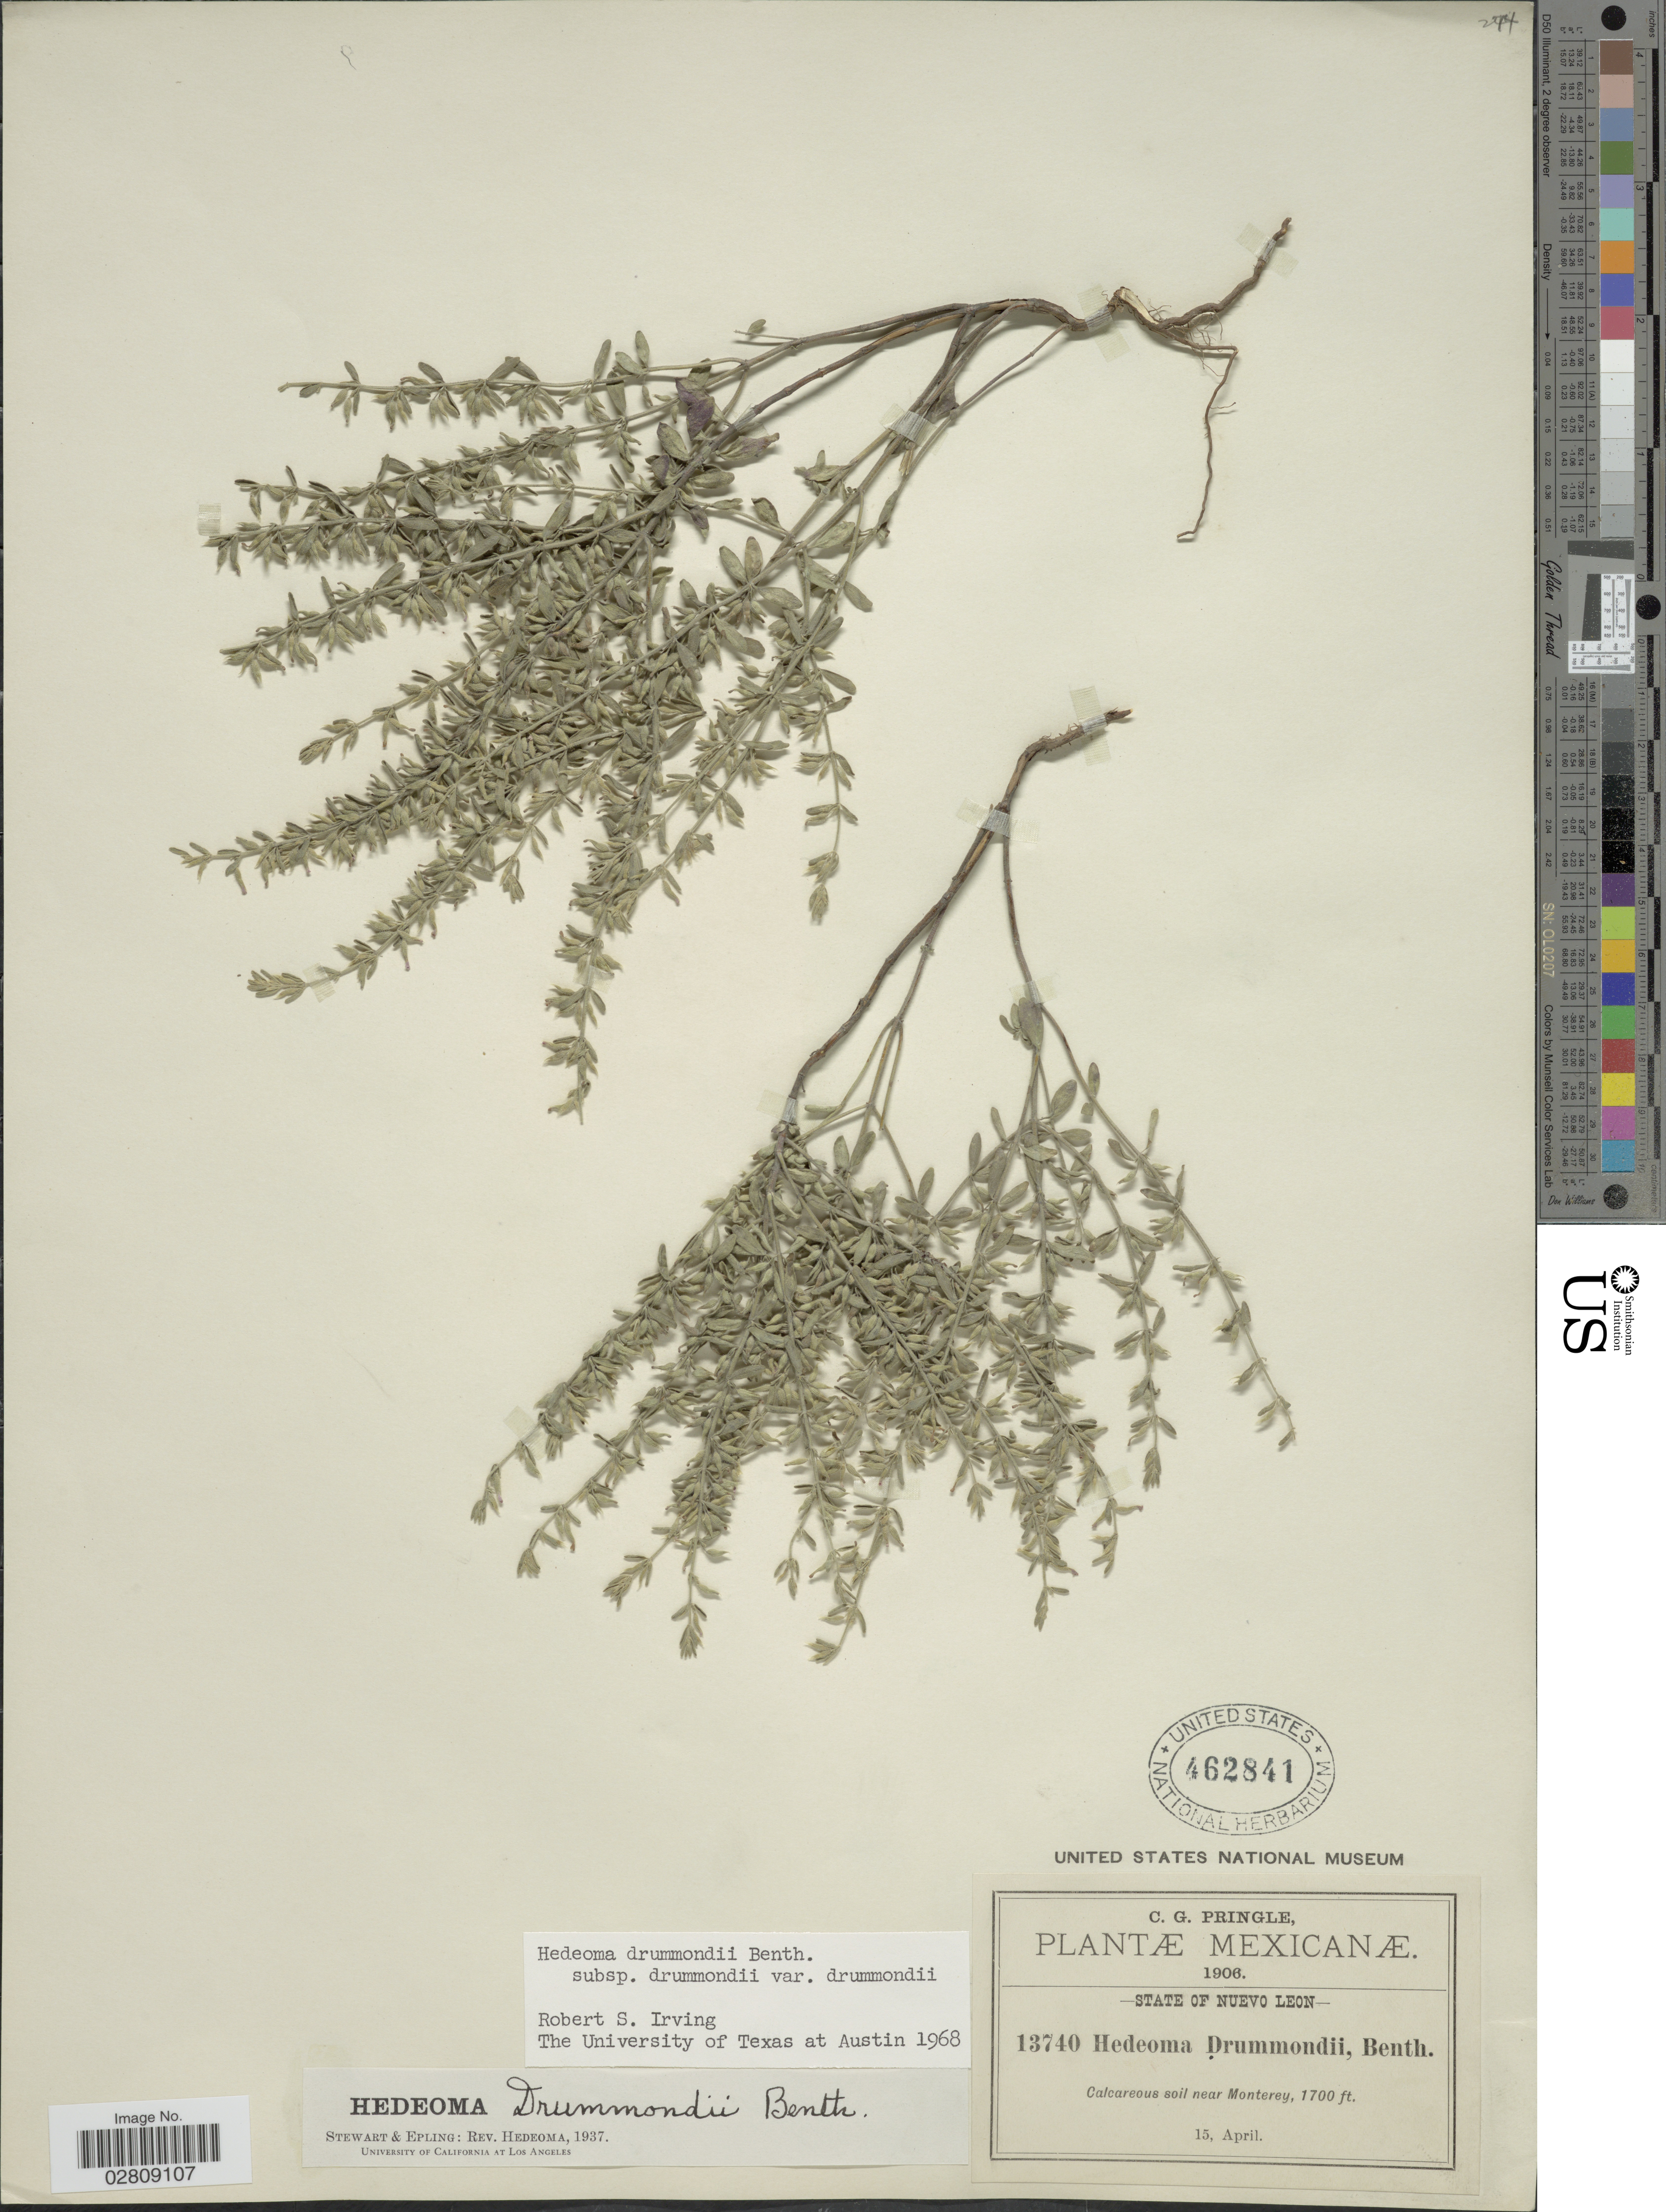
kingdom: Plantae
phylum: Tracheophyta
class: Magnoliopsida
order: Lamiales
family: Lamiaceae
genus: Hedeoma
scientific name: Hedeoma drummondii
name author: Benth.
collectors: C. G. Pringle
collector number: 13740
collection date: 1906-04-15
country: Mexico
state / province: Nuevo León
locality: Calcareous soil near Monterey.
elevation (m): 518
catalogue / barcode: US 462841